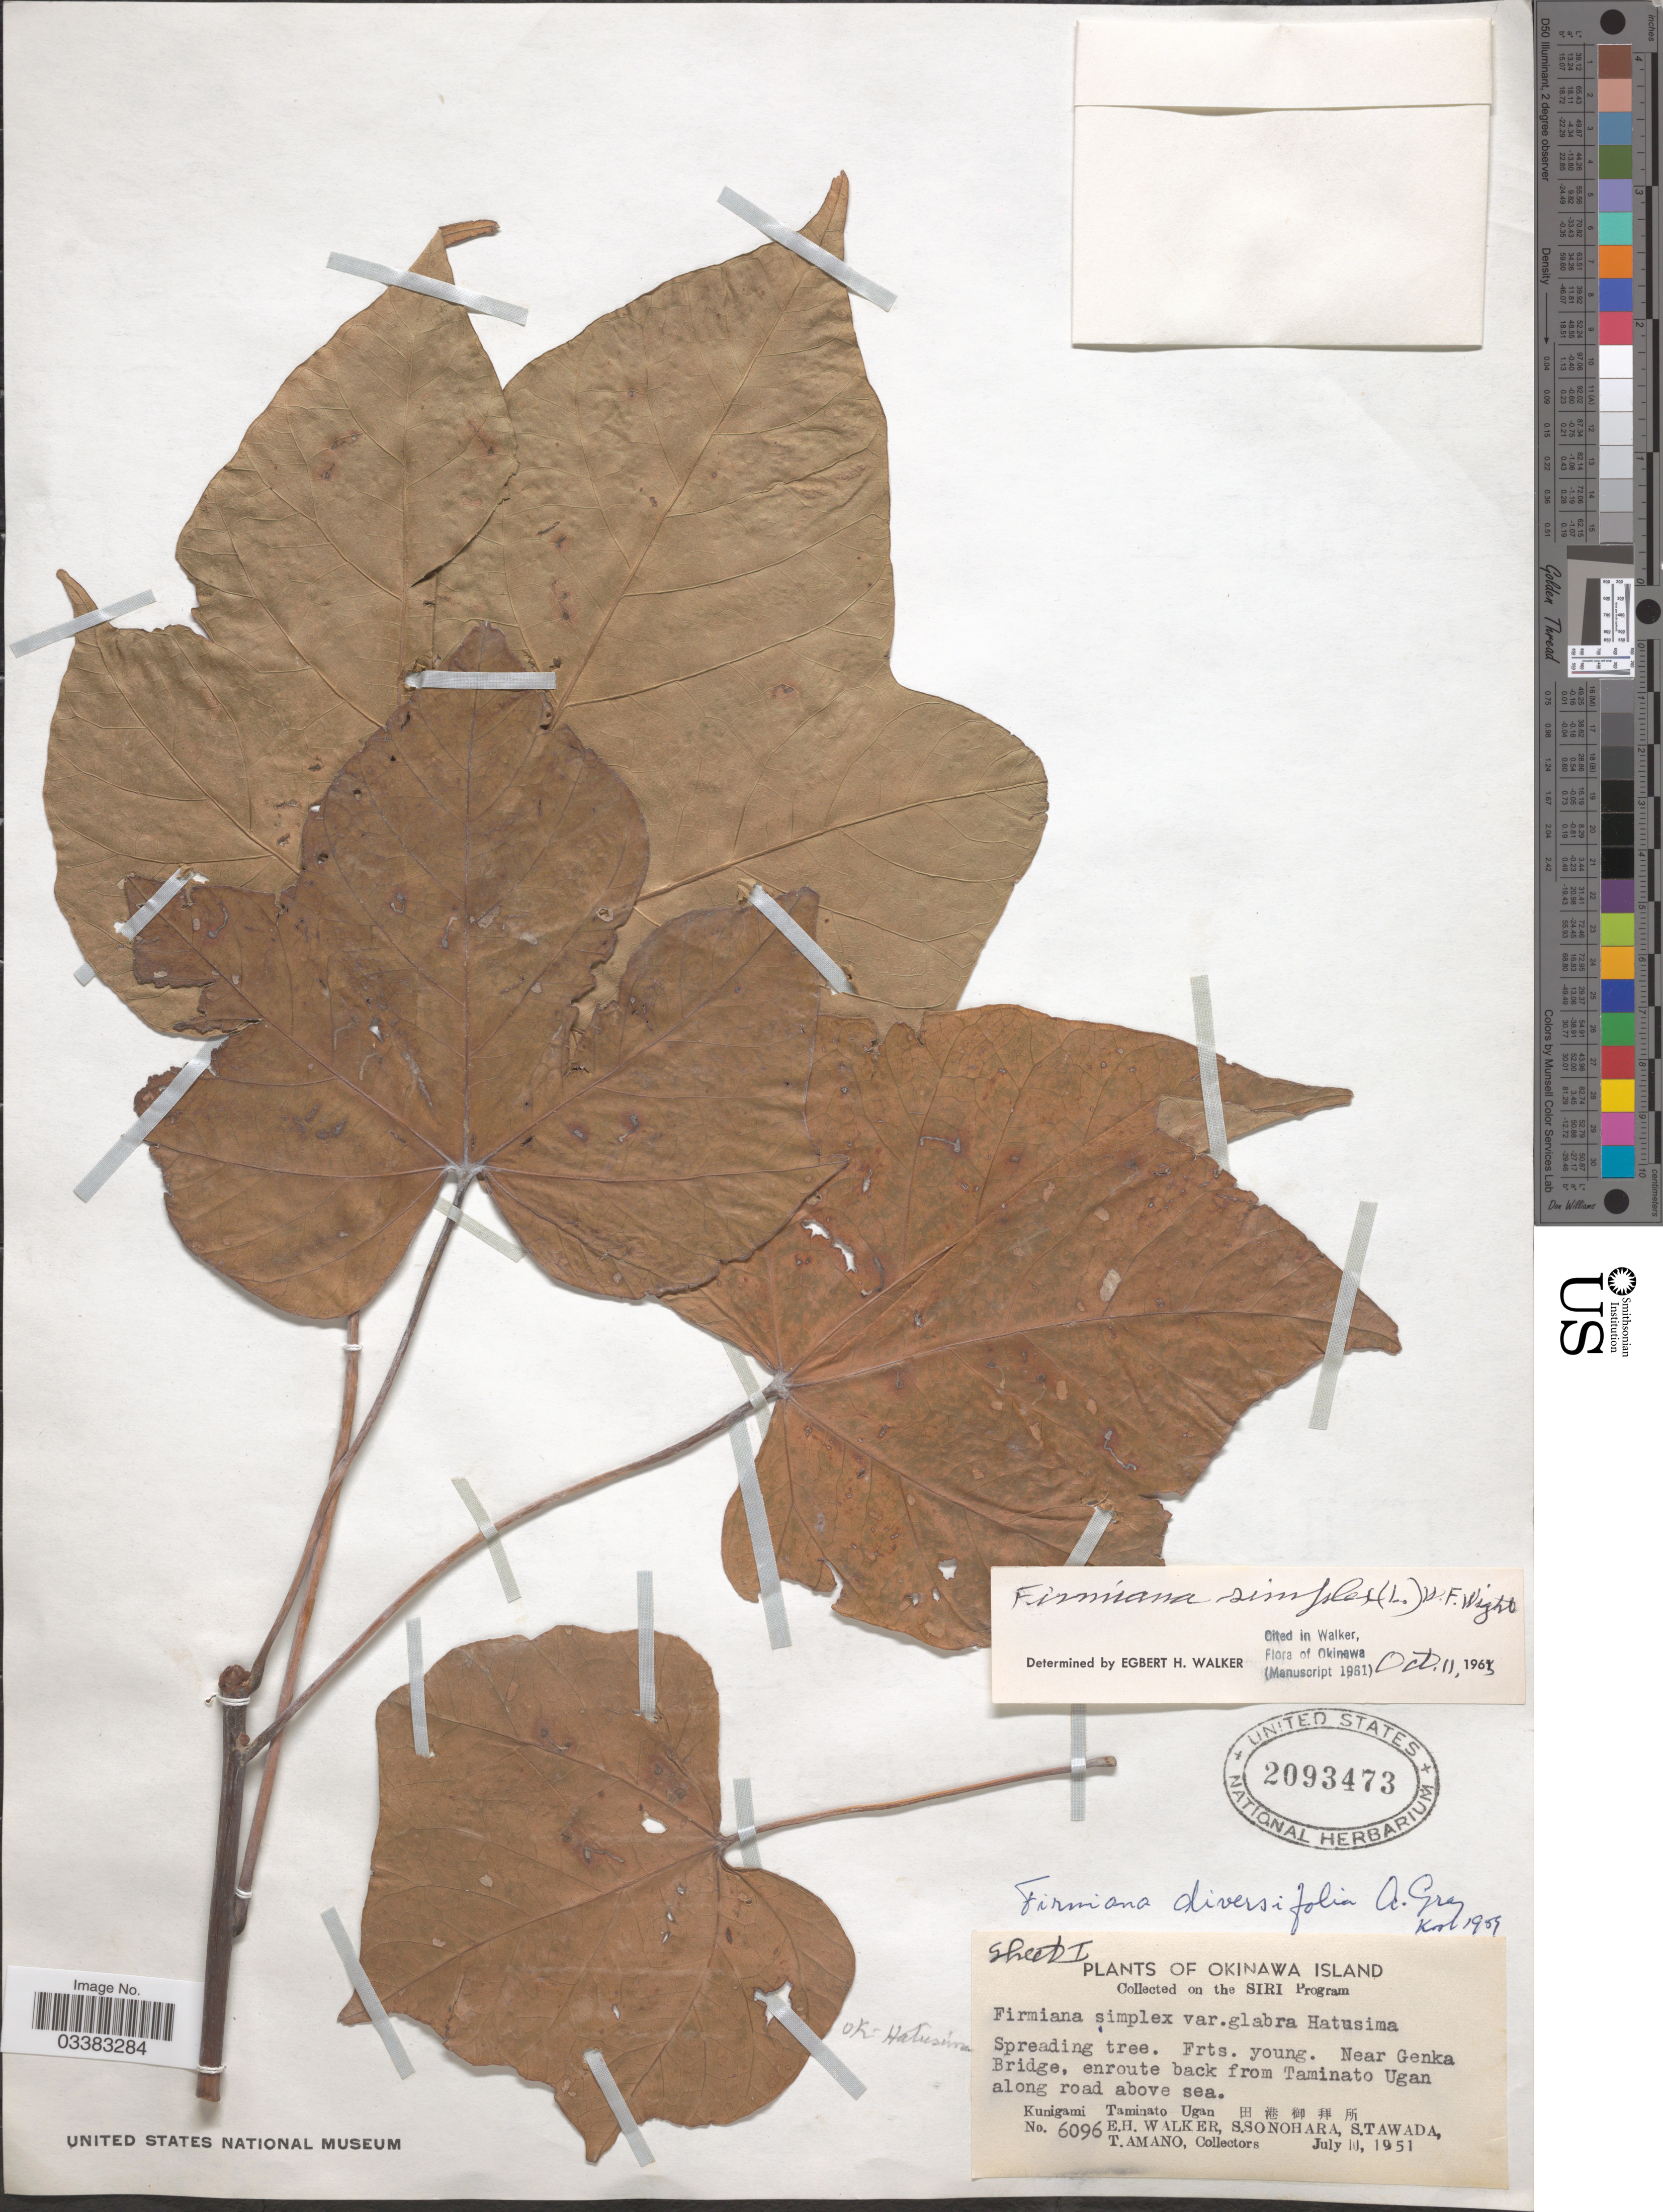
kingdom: Plantae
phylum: Tracheophyta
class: Magnoliopsida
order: Malvales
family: Malvaceae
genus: Firmiana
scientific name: Firmiana simplex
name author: (L.) W. Wight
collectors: E. H. Walker, S. Sonohara, S. Tawada & T. Amano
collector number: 6096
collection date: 1951-07-10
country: Japan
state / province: Okinawa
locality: Okinawa Island. Near Genka Bridge, enroute back from Taminato Ugan along road above sea. Kunigami Taminato Ugan. X.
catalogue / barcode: US 2093473